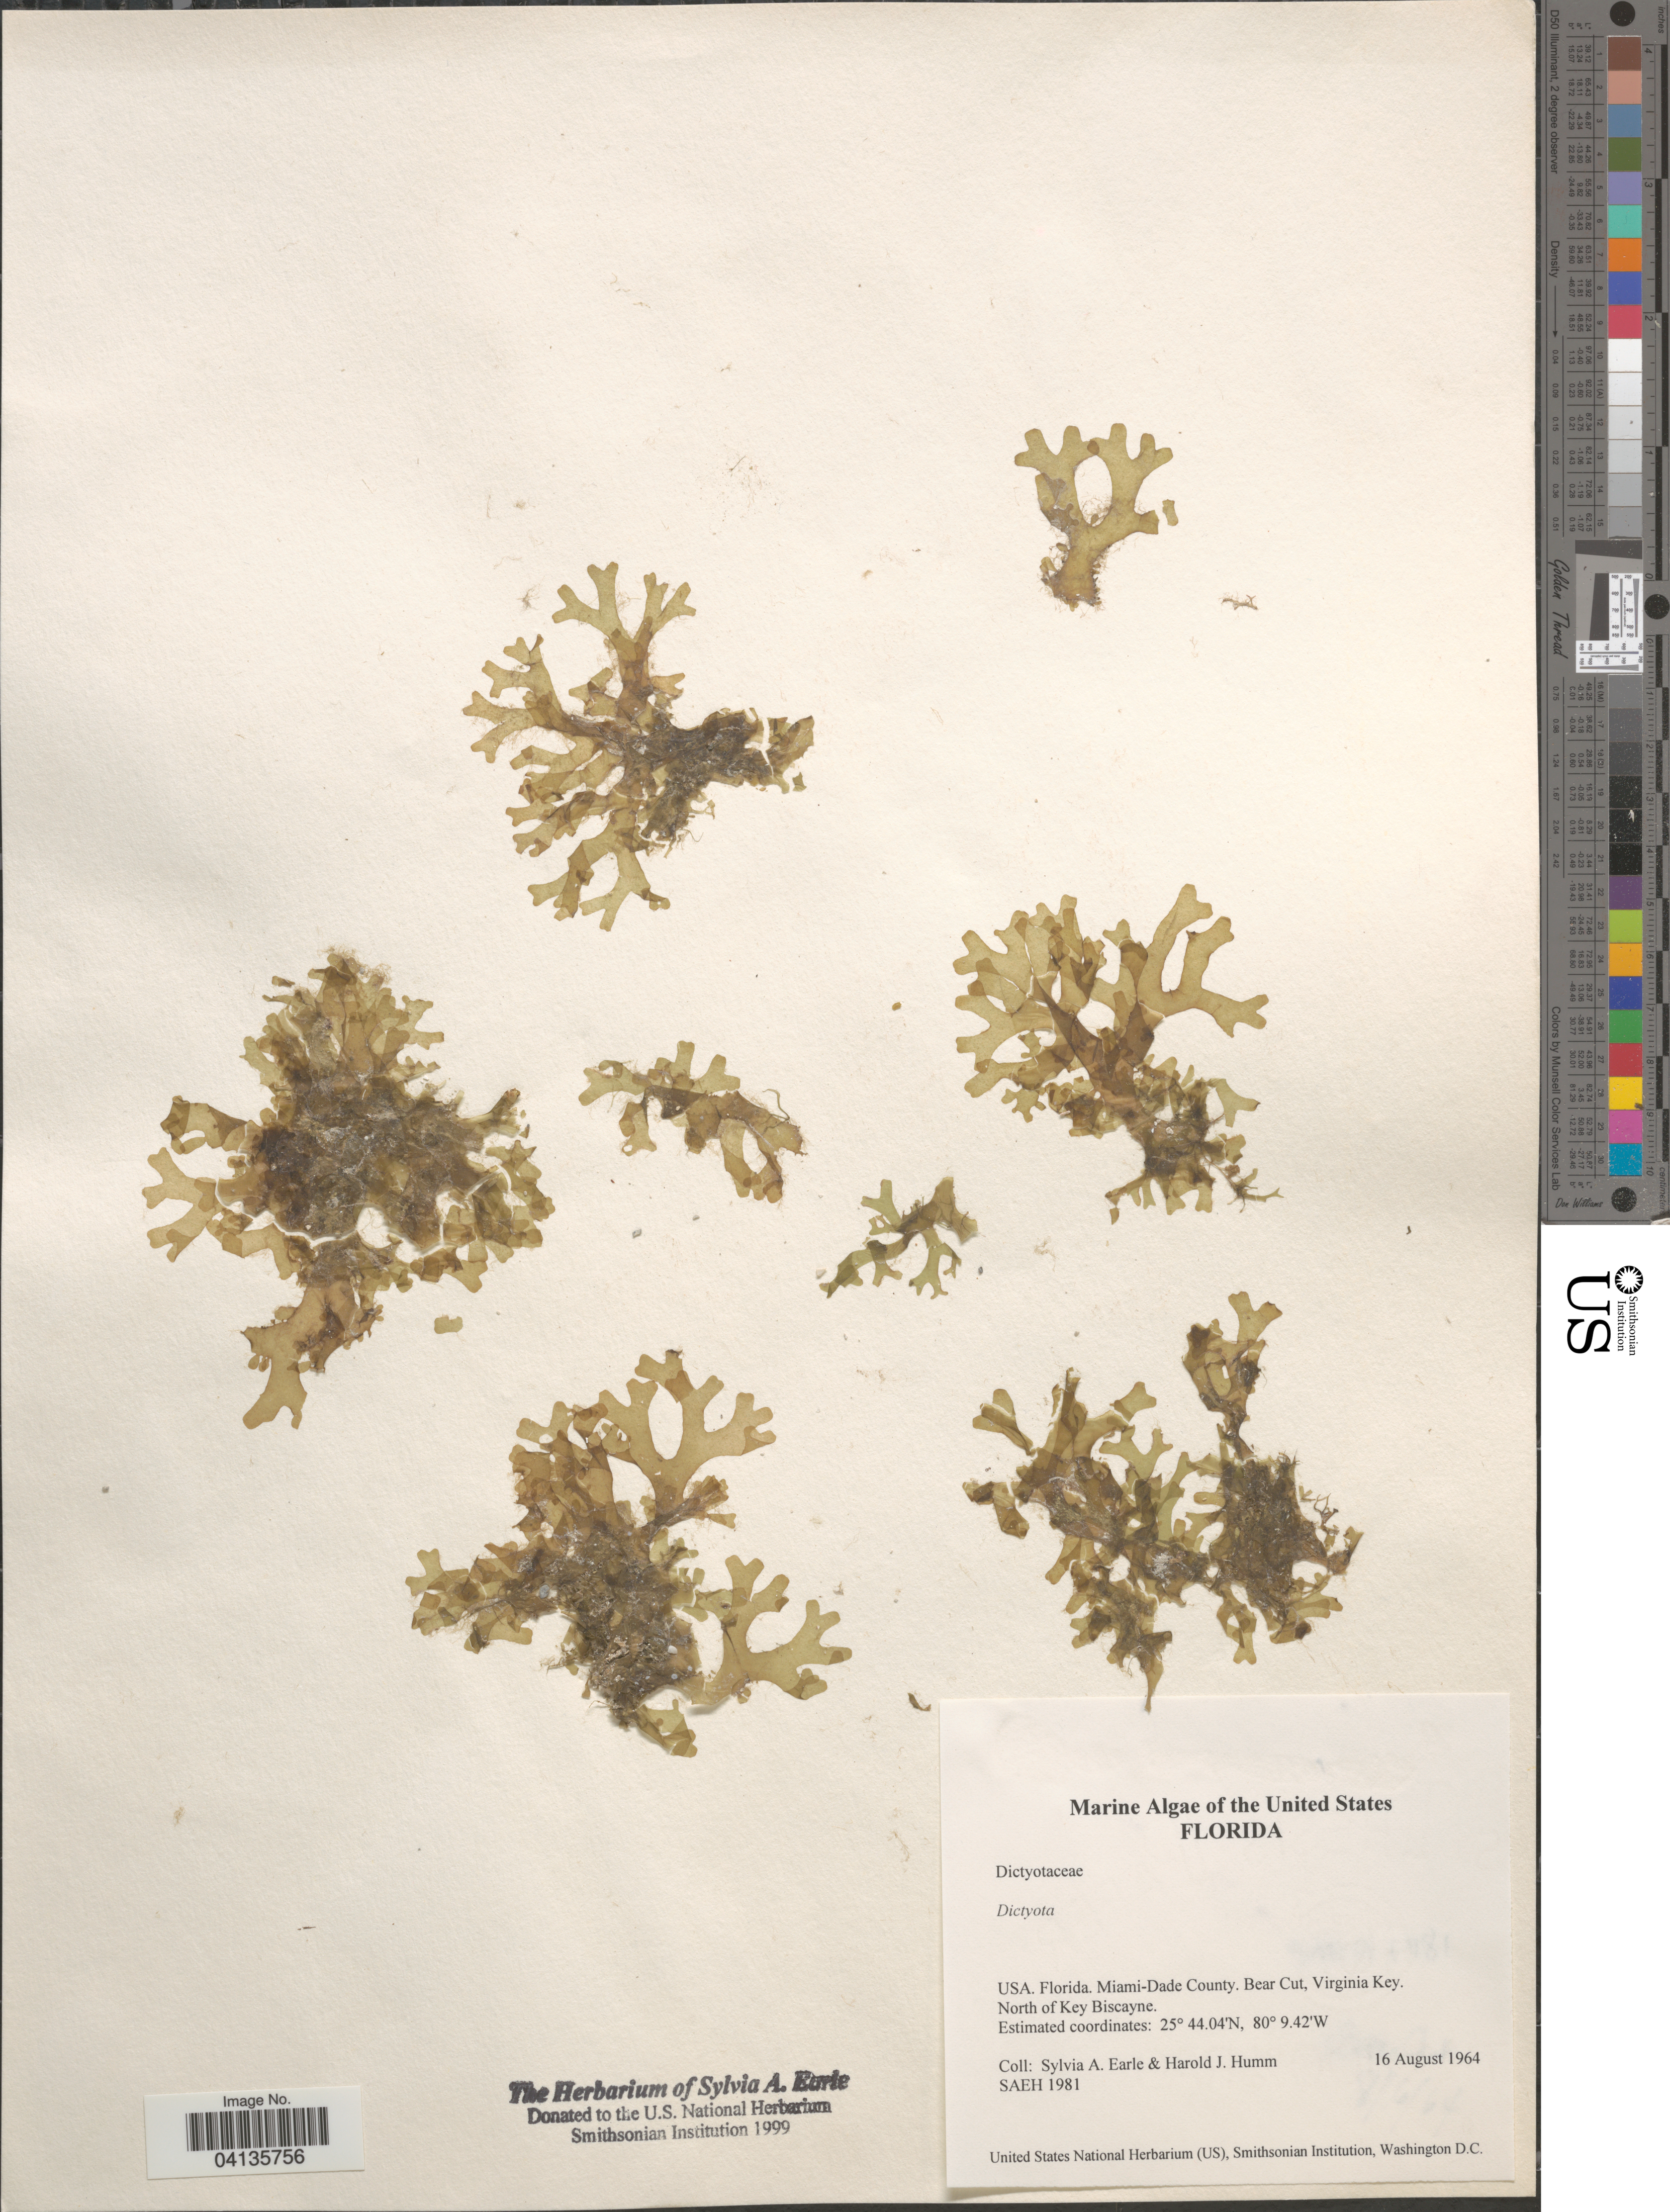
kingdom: Chromista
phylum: Ochrophyta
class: Phaeophyceae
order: Dictyotales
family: Dictyotaceae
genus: Dictyota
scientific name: Dictyota sp.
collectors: S. A. Earle & H. J. Humm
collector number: SAEH1981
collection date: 1964-08-16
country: United States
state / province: Florida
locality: Miami-Dade County. Bear Cut, Virginia Key. North of Key Biscayne.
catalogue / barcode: US 238572